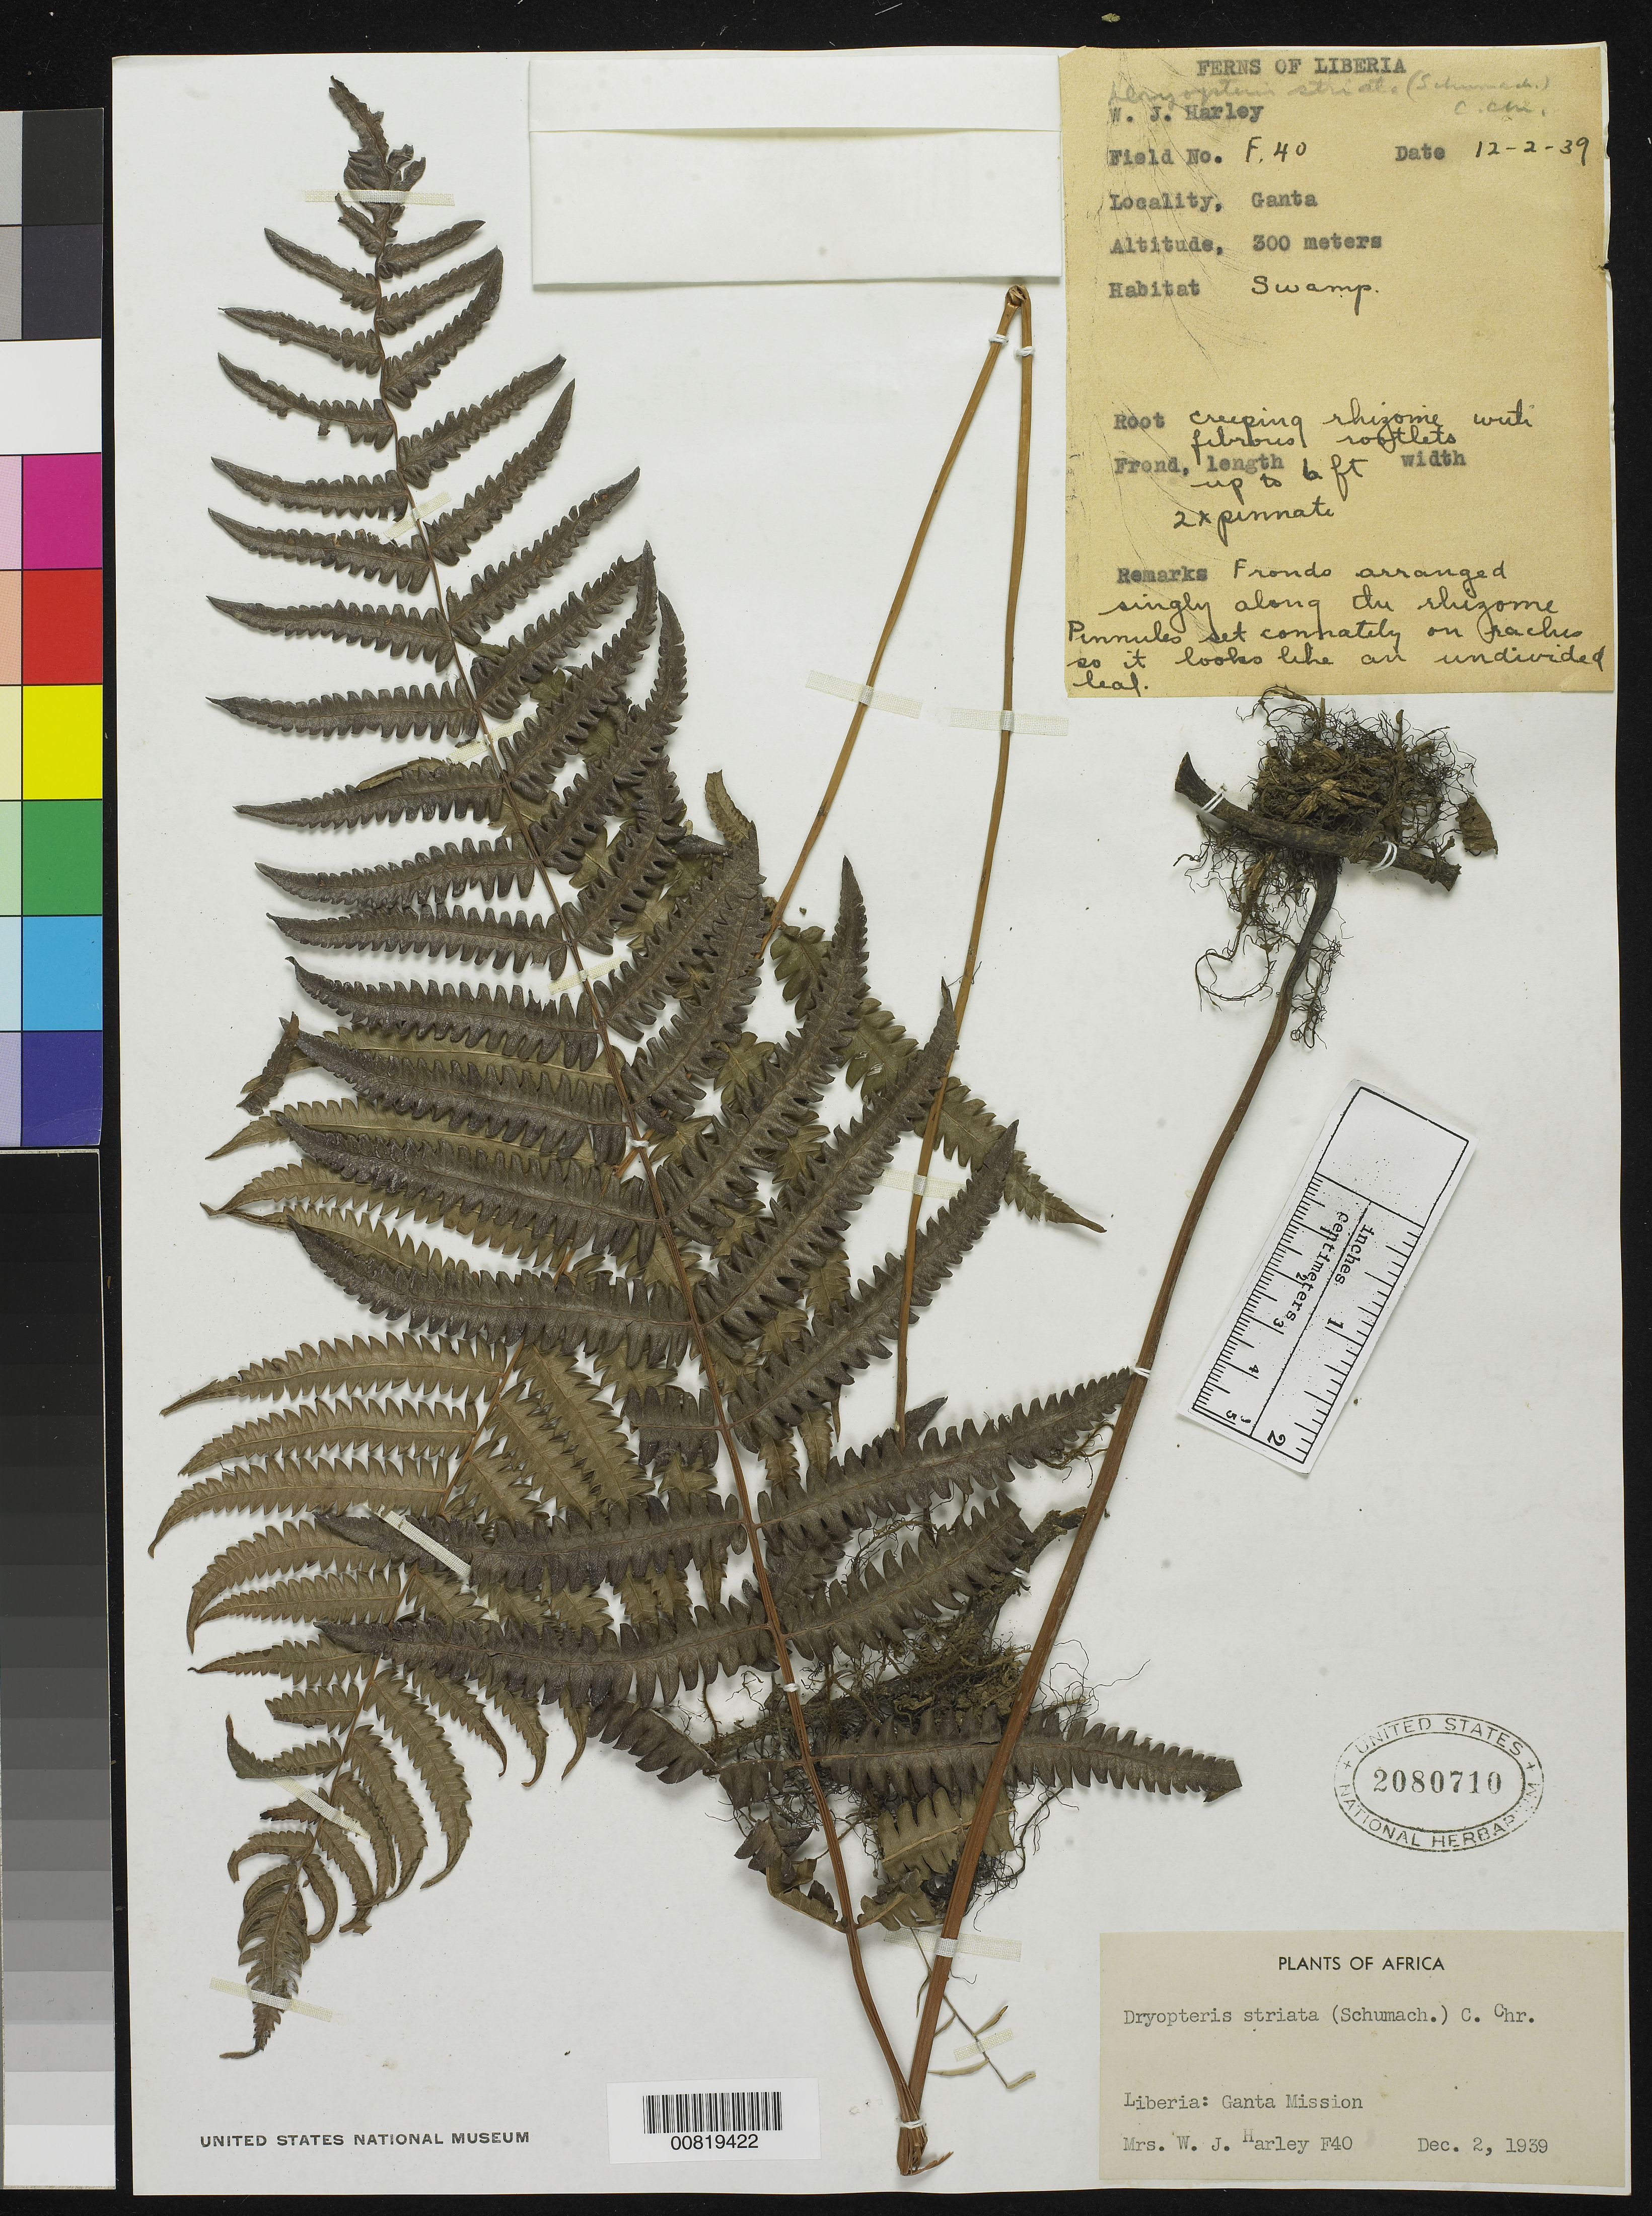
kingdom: Plantae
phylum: Tracheophyta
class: Polypodiopsida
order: Polypodiales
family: Thelypteridaceae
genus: Cyclosorus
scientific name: Cyclosorus interruptus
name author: (Willd.) H. Itô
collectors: W. Harley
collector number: F 40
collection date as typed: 2 Dec 1939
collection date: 1939-12-02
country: Liberia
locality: Ganta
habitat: Swamp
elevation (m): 300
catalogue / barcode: US 2080710